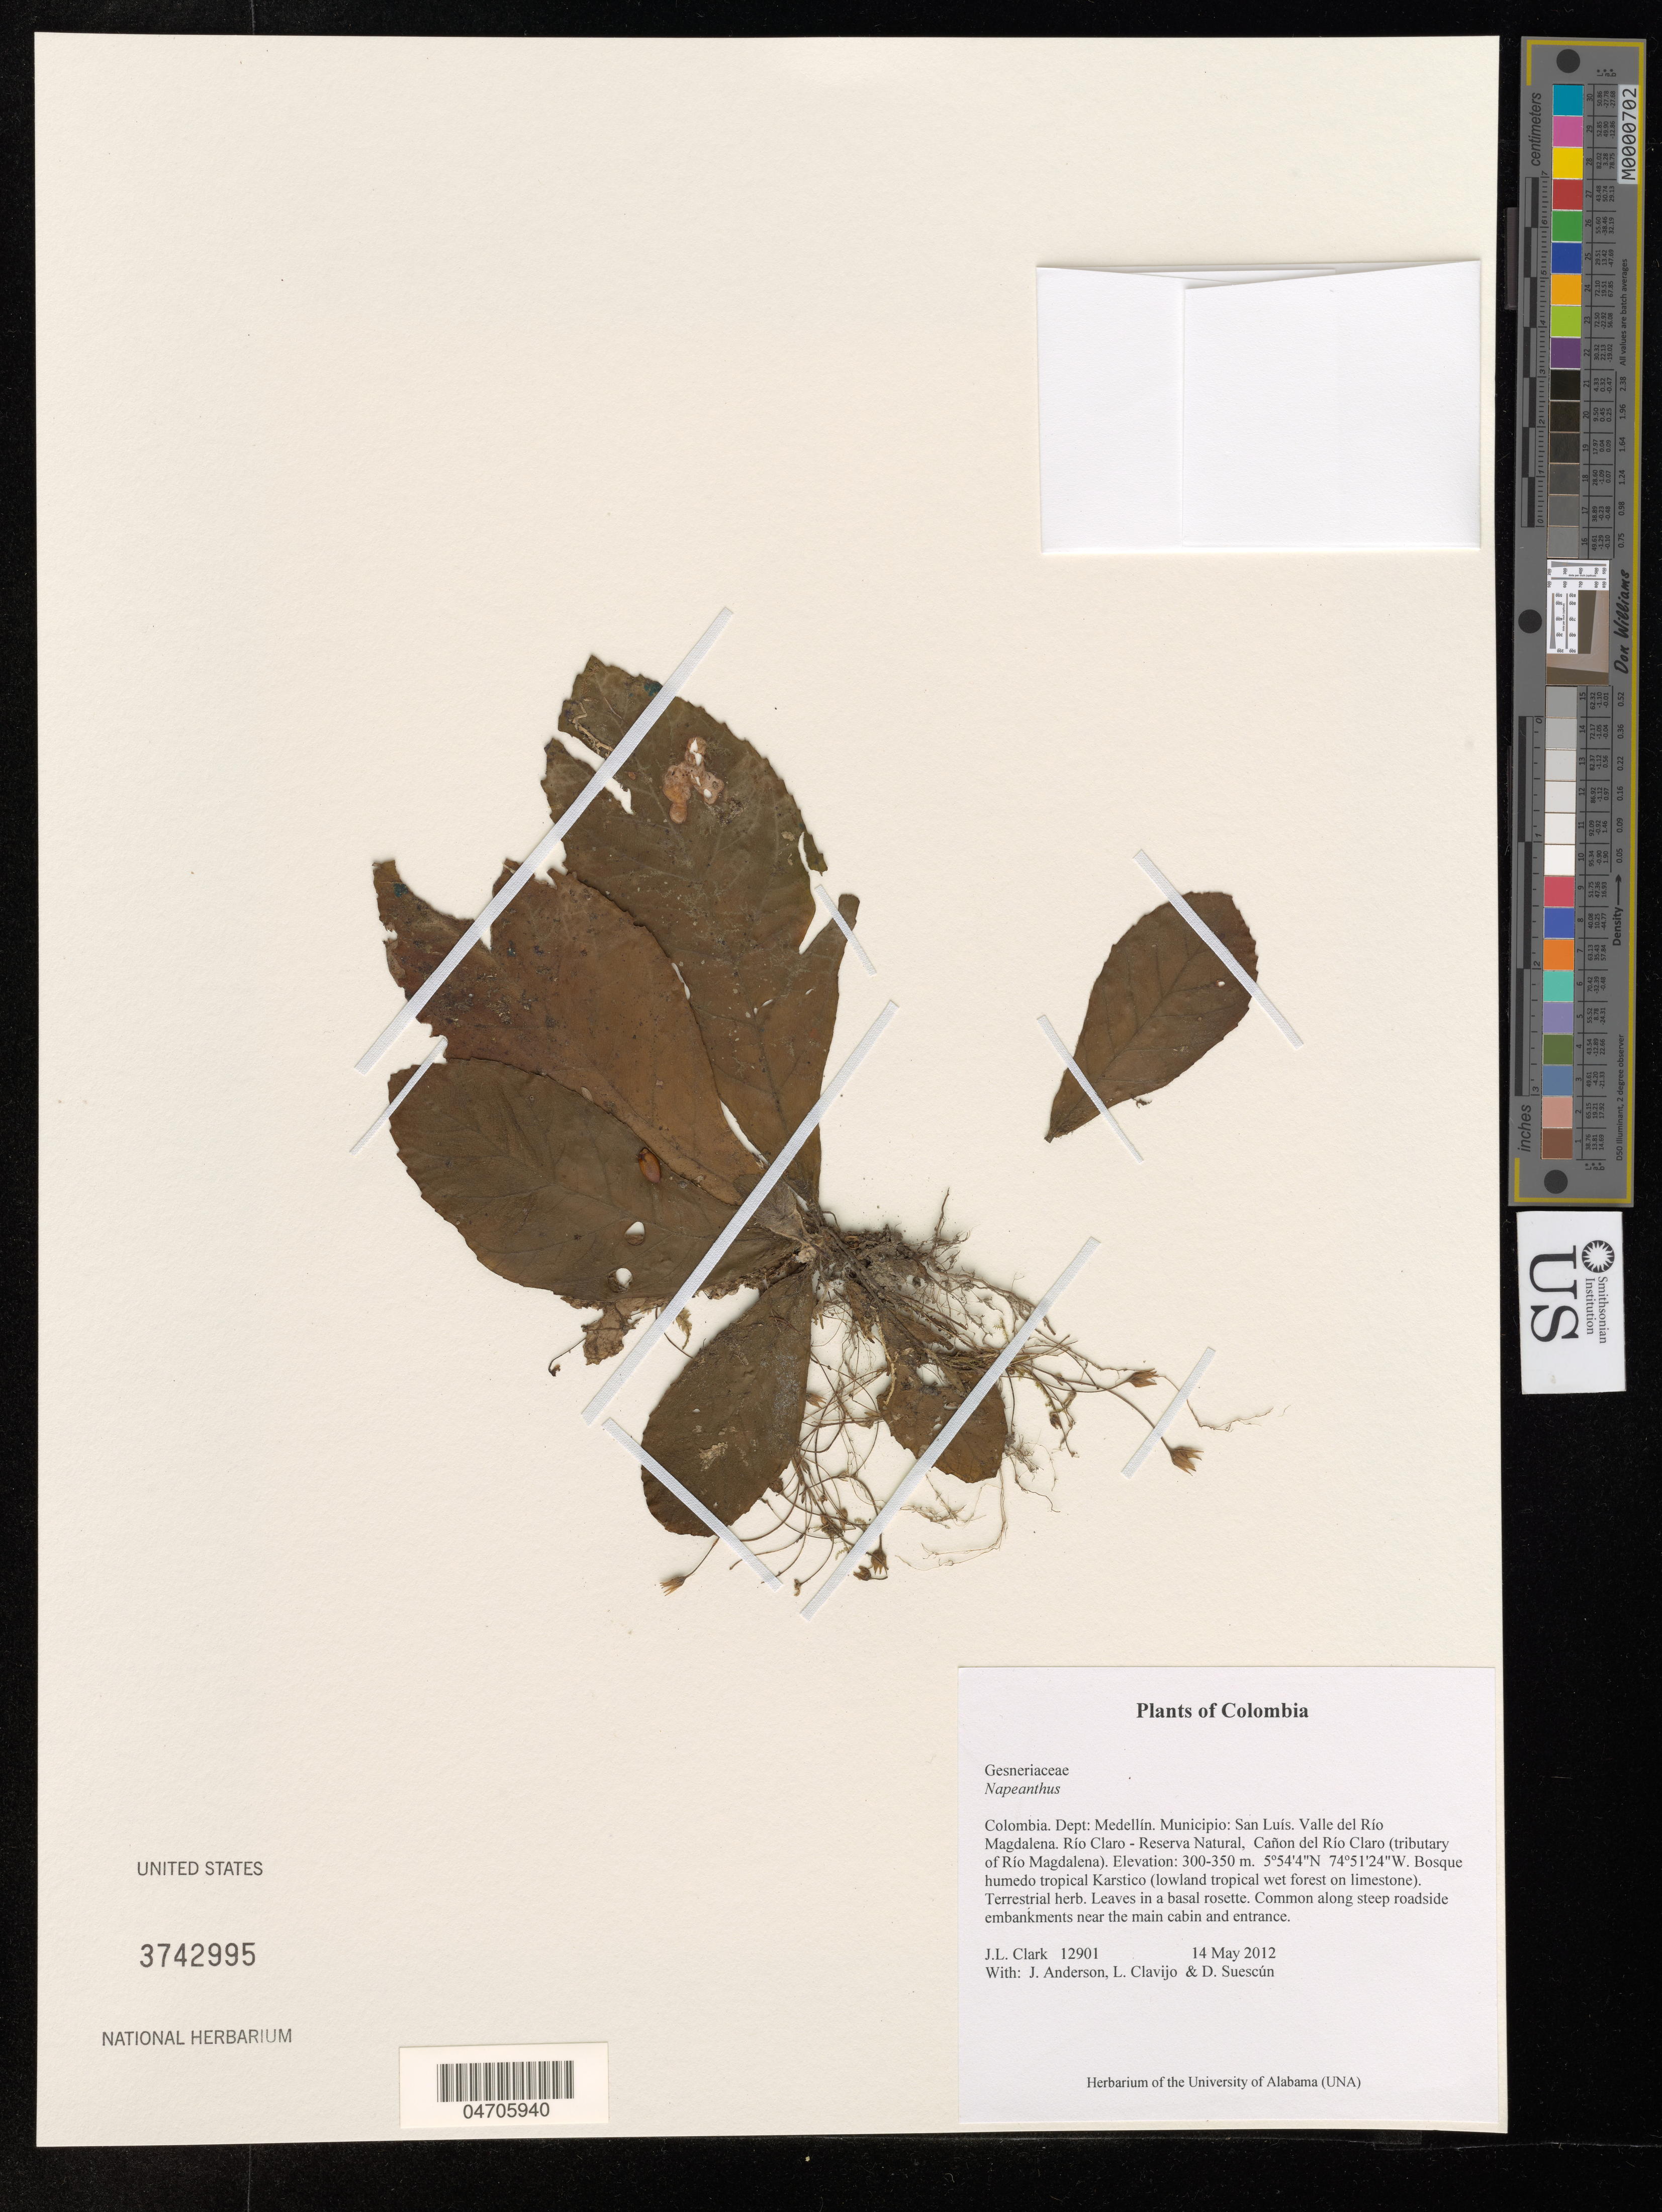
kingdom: Plantae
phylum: Tracheophyta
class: Magnoliopsida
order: Lamiales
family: Gesneriaceae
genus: Napeanthus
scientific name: Napeanthus sp.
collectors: J. L. Clark, J. Anderson, L. Clavijo & D. Suescún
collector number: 12901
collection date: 2012-05-14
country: Colombia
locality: Dept: Medellín. Municipio: San Luís. Valle del Río Magdalena. Río Claro - Reserva Natural, Cañon del Río Claro (tributary of Río Magdalena).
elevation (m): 300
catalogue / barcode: US 3742995